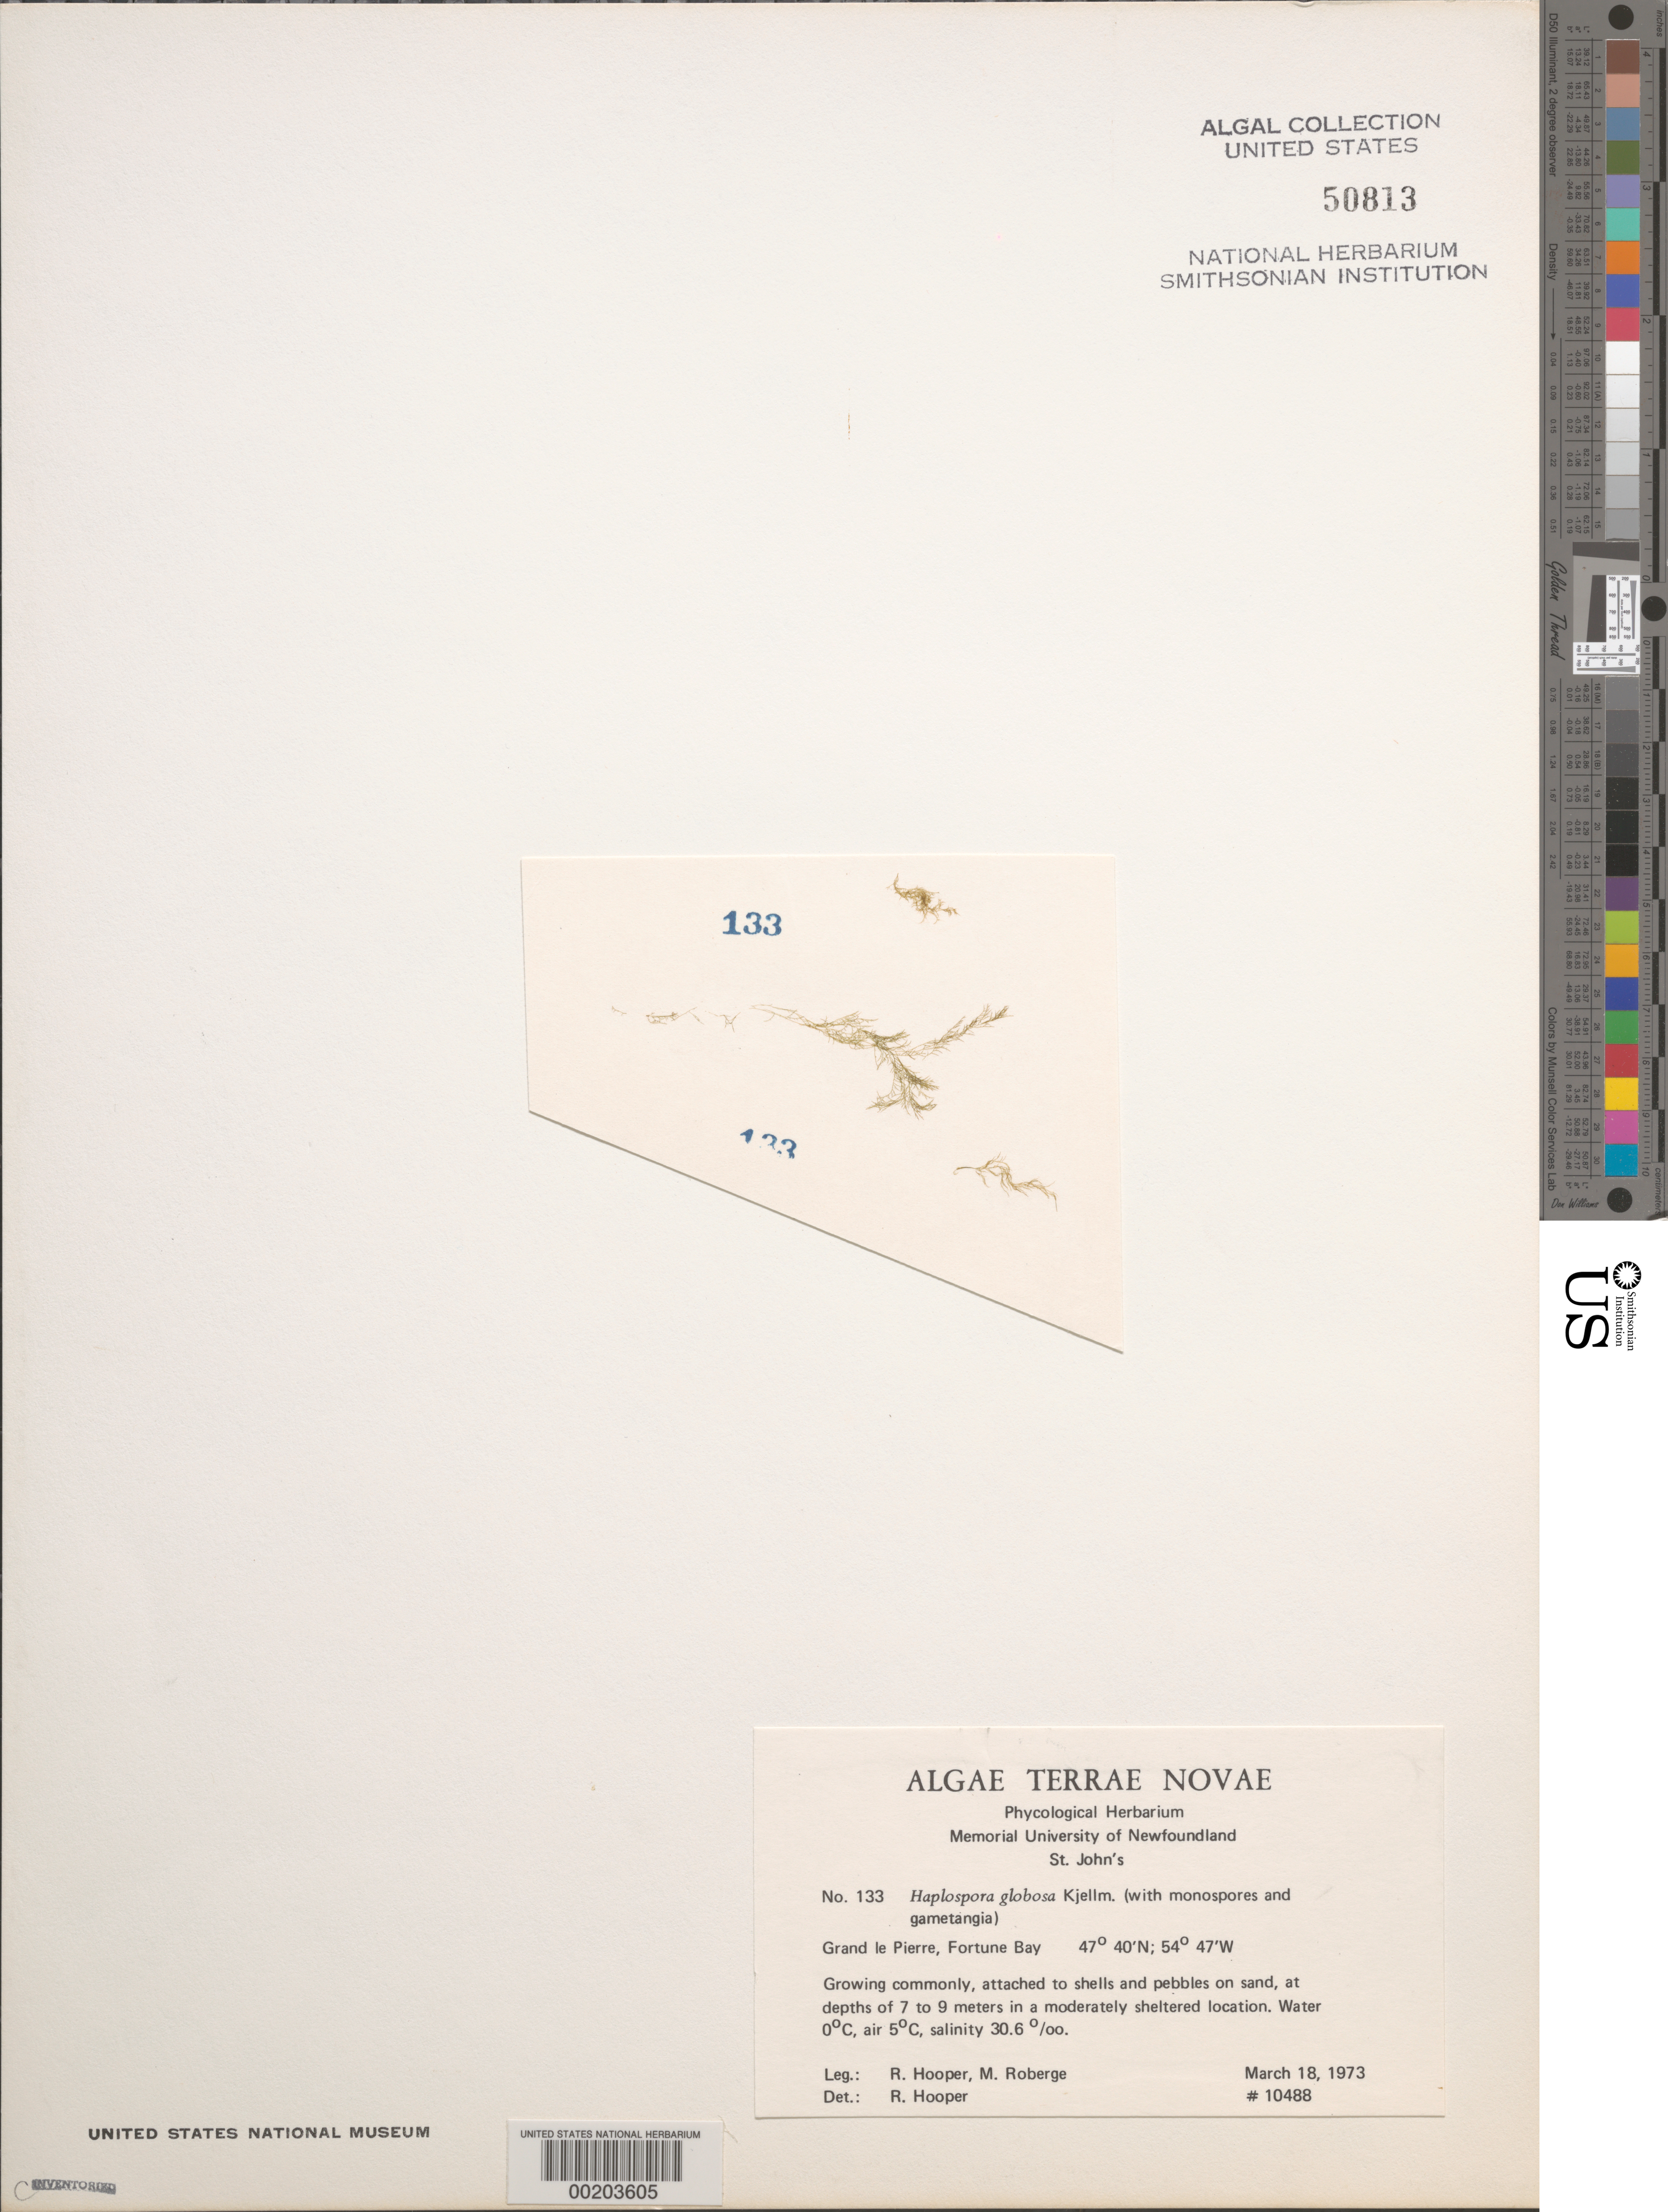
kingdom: Chromista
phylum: Ochrophyta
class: Phaeophyceae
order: Tilopteridales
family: Tilopteridaceae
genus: Haplospora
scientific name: Haplospora globosa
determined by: Hooper, R. G.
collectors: R. G. Hooper & M. Roberge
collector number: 10488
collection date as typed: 18 Mar 1973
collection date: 1973-03-18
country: Canada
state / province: Newfoundland and Labrador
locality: Grand le Pierre, Fortune Bay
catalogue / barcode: US 50813